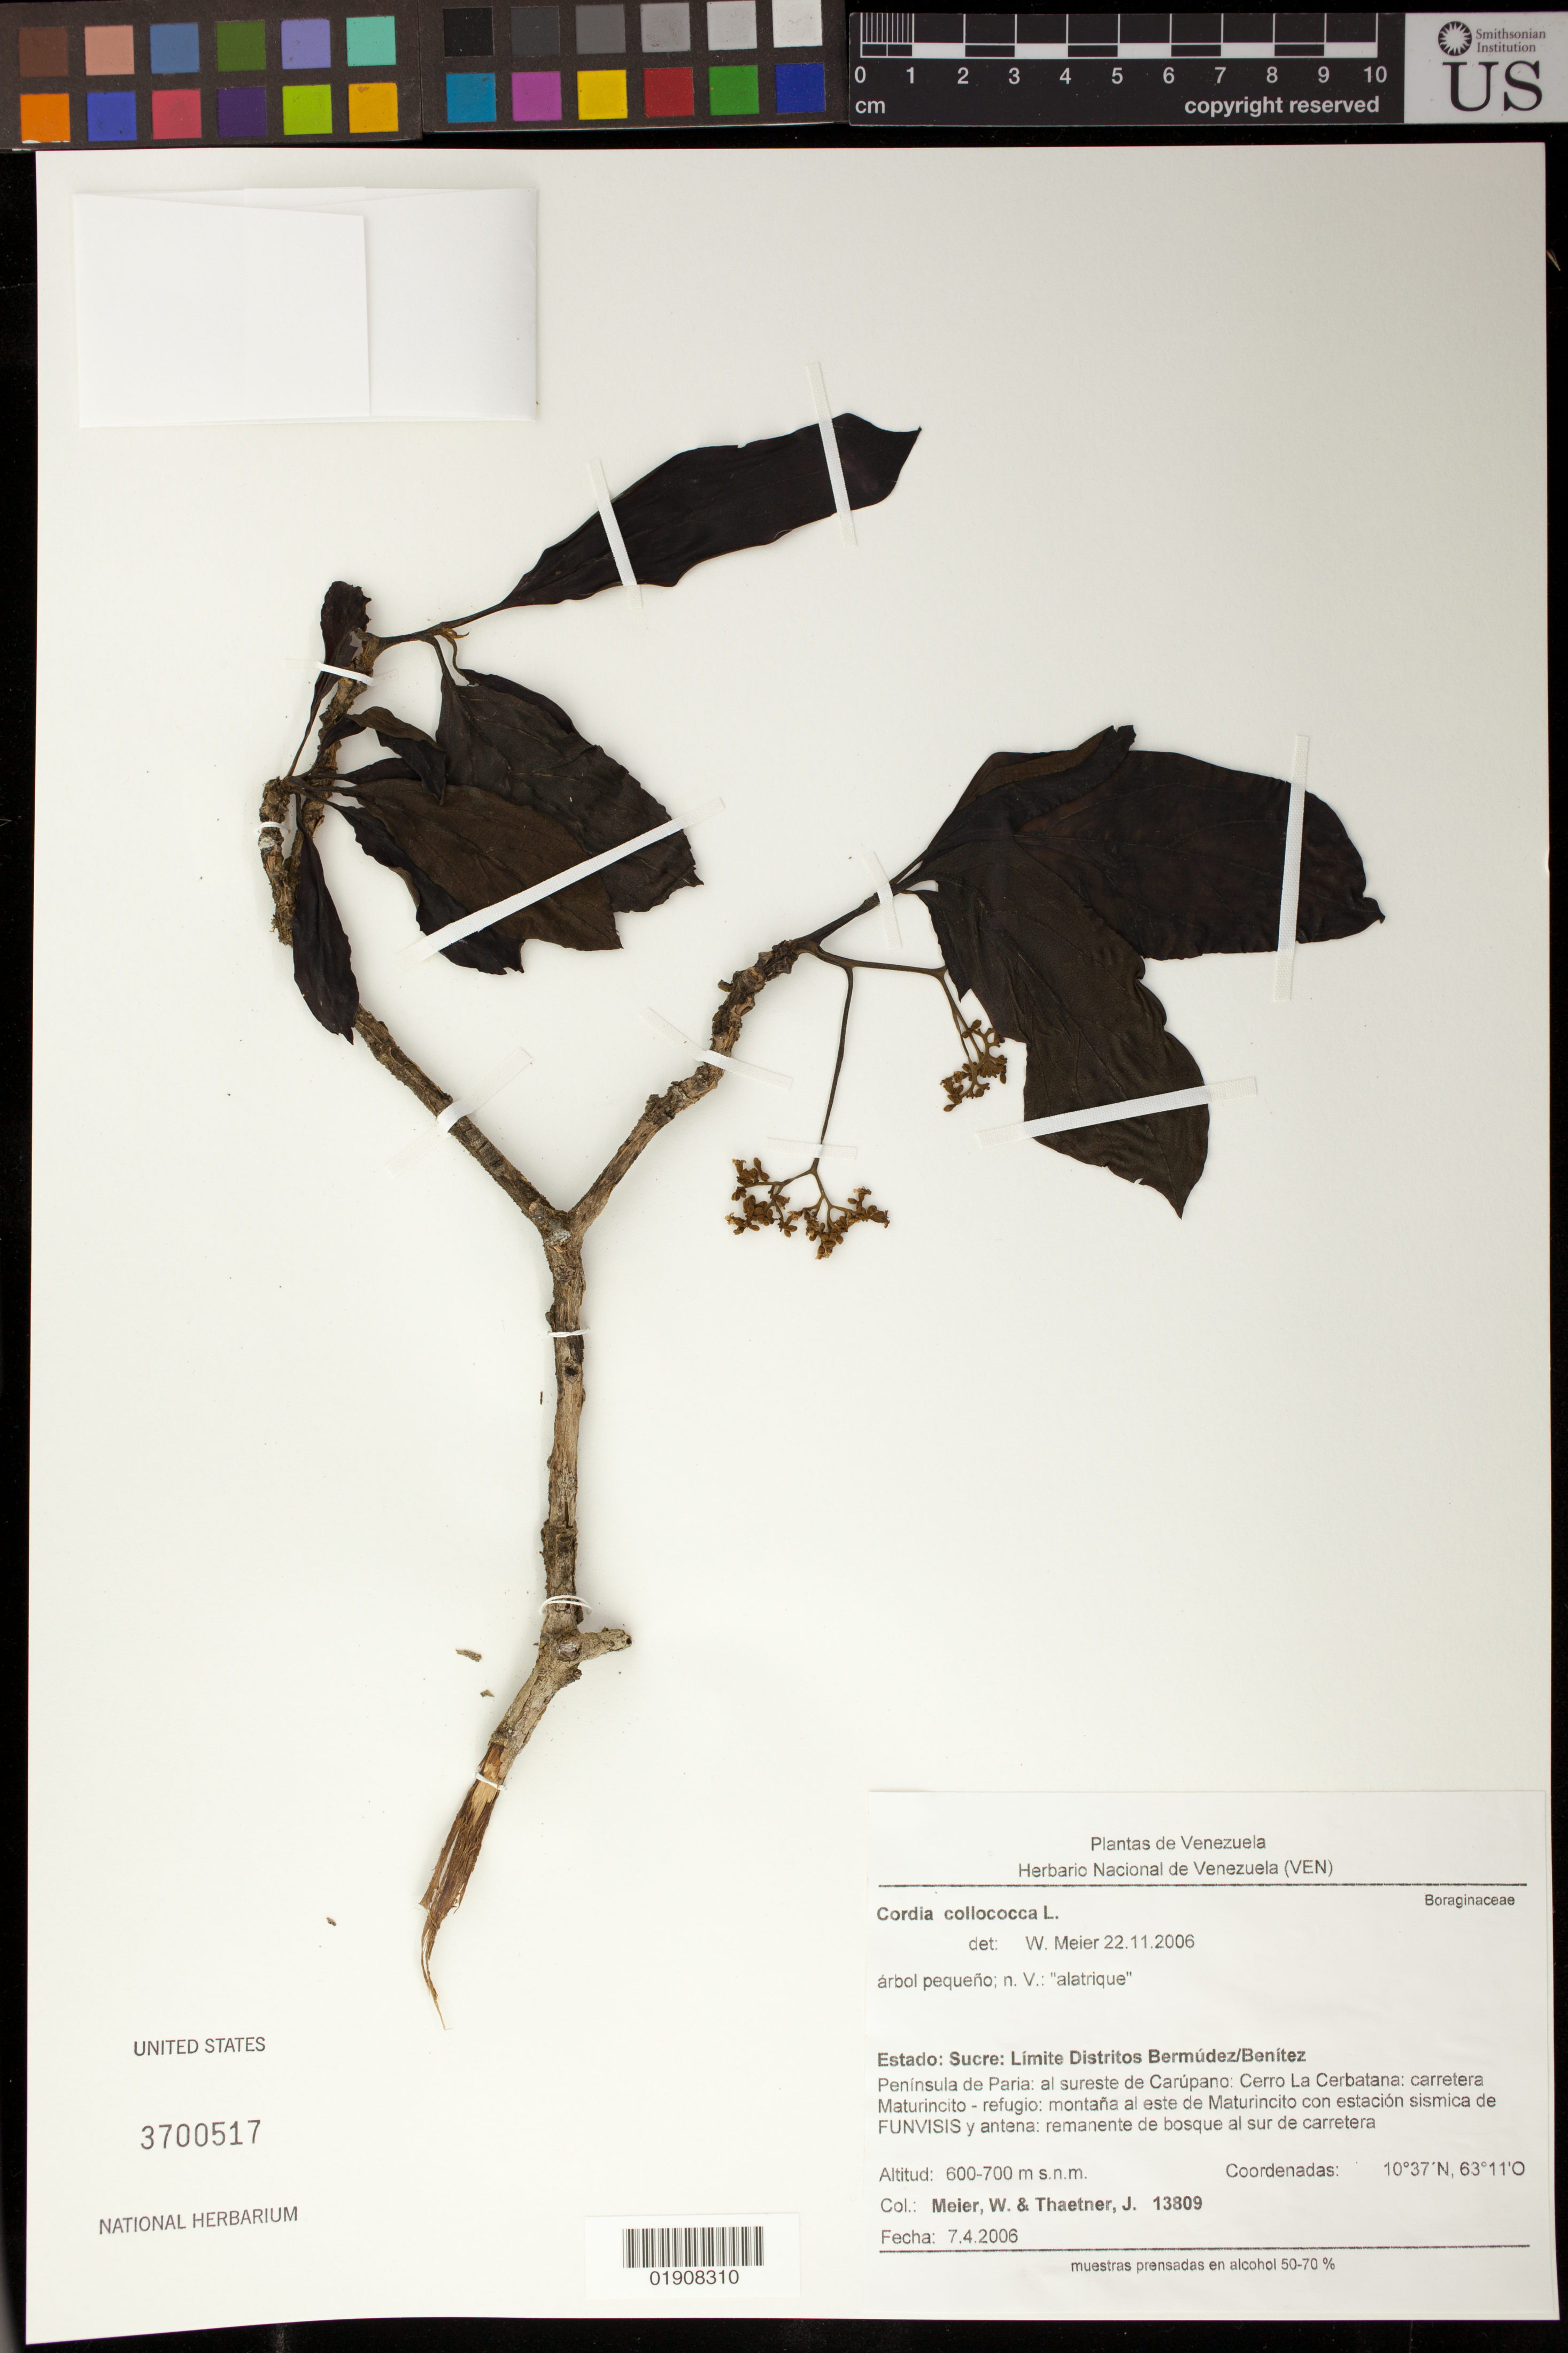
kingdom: Plantae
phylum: Tracheophyta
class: Magnoliopsida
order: Boraginales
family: Cordiaceae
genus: Cordia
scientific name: Cordia collococca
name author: L.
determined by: Meier, Winfried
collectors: W. Meier & J. Thaetner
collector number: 13809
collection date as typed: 7.4.2006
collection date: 2006-04-07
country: Venezuela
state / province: Sucre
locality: Limite Distritos Bermudez/Benitez, Peninsula de Paria: al sureste de Carupano: Cerro La Cerbatana: carretera Maturincito - refugio: montaña al este de Maturincito con estacion sismica de FUNVISIS y antena: remanente de bosque al sur de carretera.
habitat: remanente de bosque al sur de carretera.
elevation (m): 600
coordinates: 10° 37' N, 63° 11' O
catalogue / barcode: US 3700517